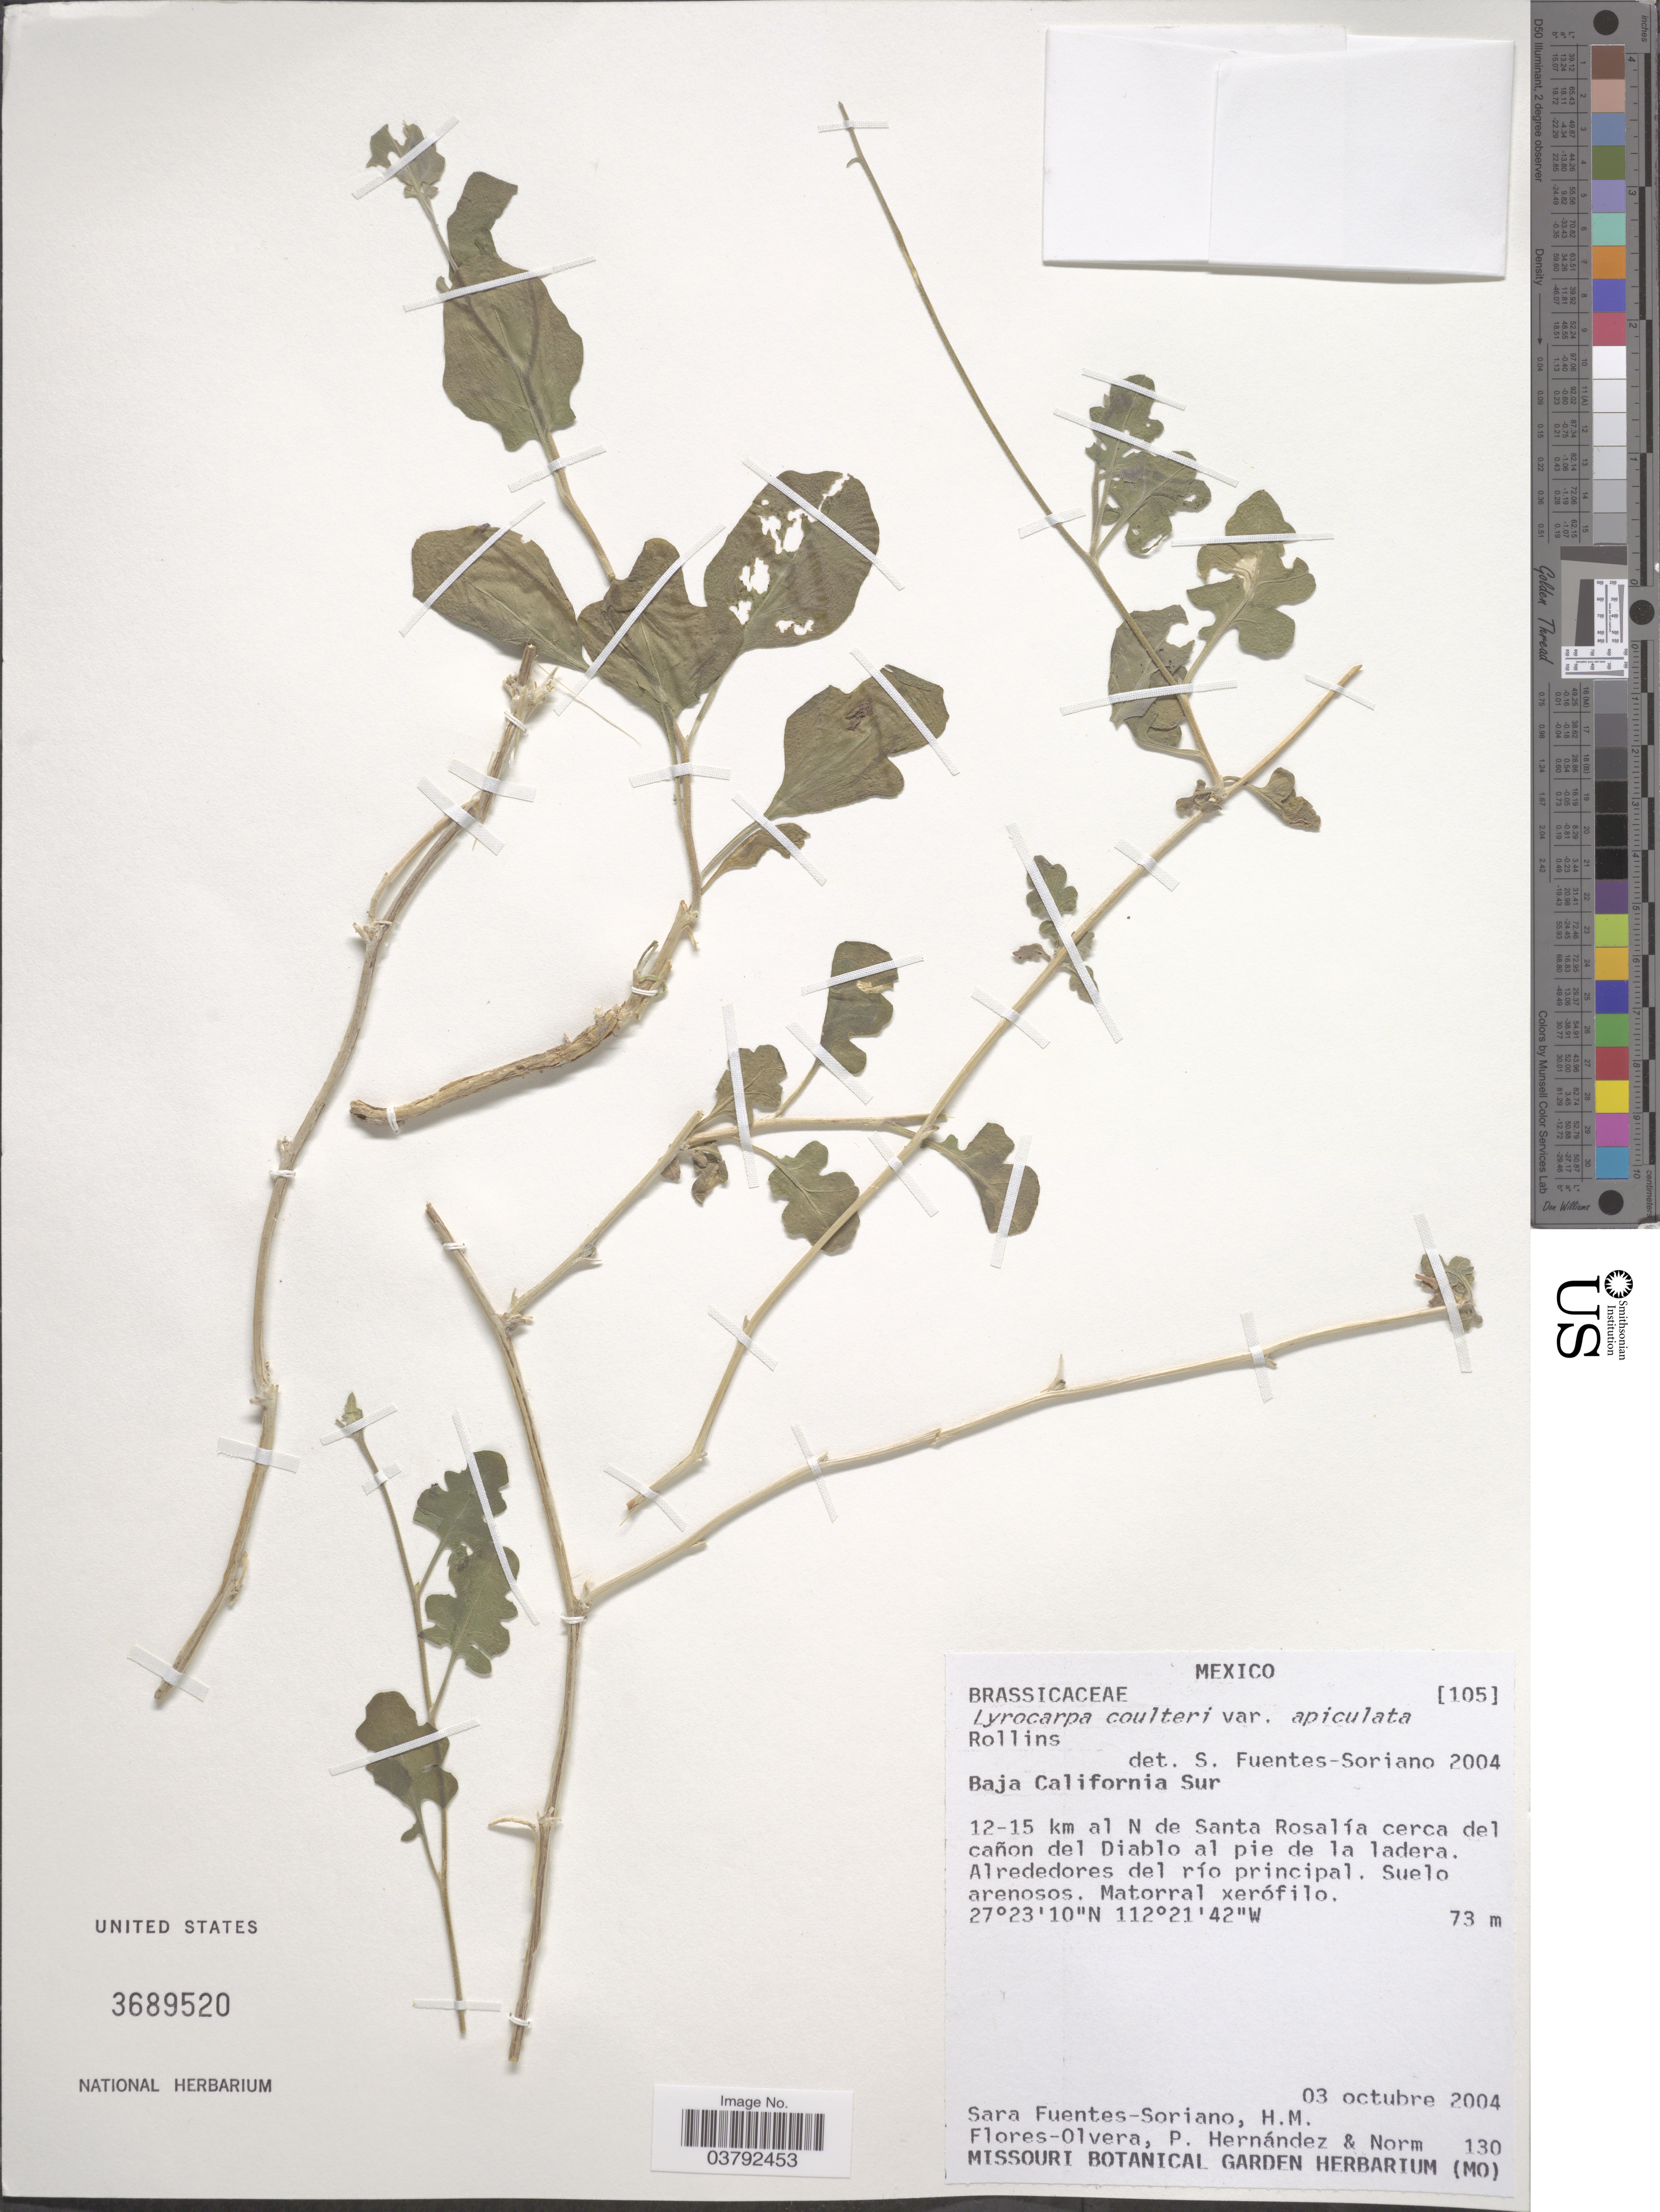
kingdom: Plantae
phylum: Tracheophyta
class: Magnoliopsida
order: Brassicales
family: Brassicaceae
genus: Lyrocarpa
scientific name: Lyrocarpa coulteri var. apiculata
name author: Rollins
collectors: S. Fuentes-Soriano, H. Flores Olvera, P. Hernández & Norm.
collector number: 130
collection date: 2004-10-03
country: Mexico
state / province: Baja California Sur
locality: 12-15 km al N de Santa Rosalía cerca del cañon del Diablo al pie de la ladera.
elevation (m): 73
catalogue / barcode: US 3689520